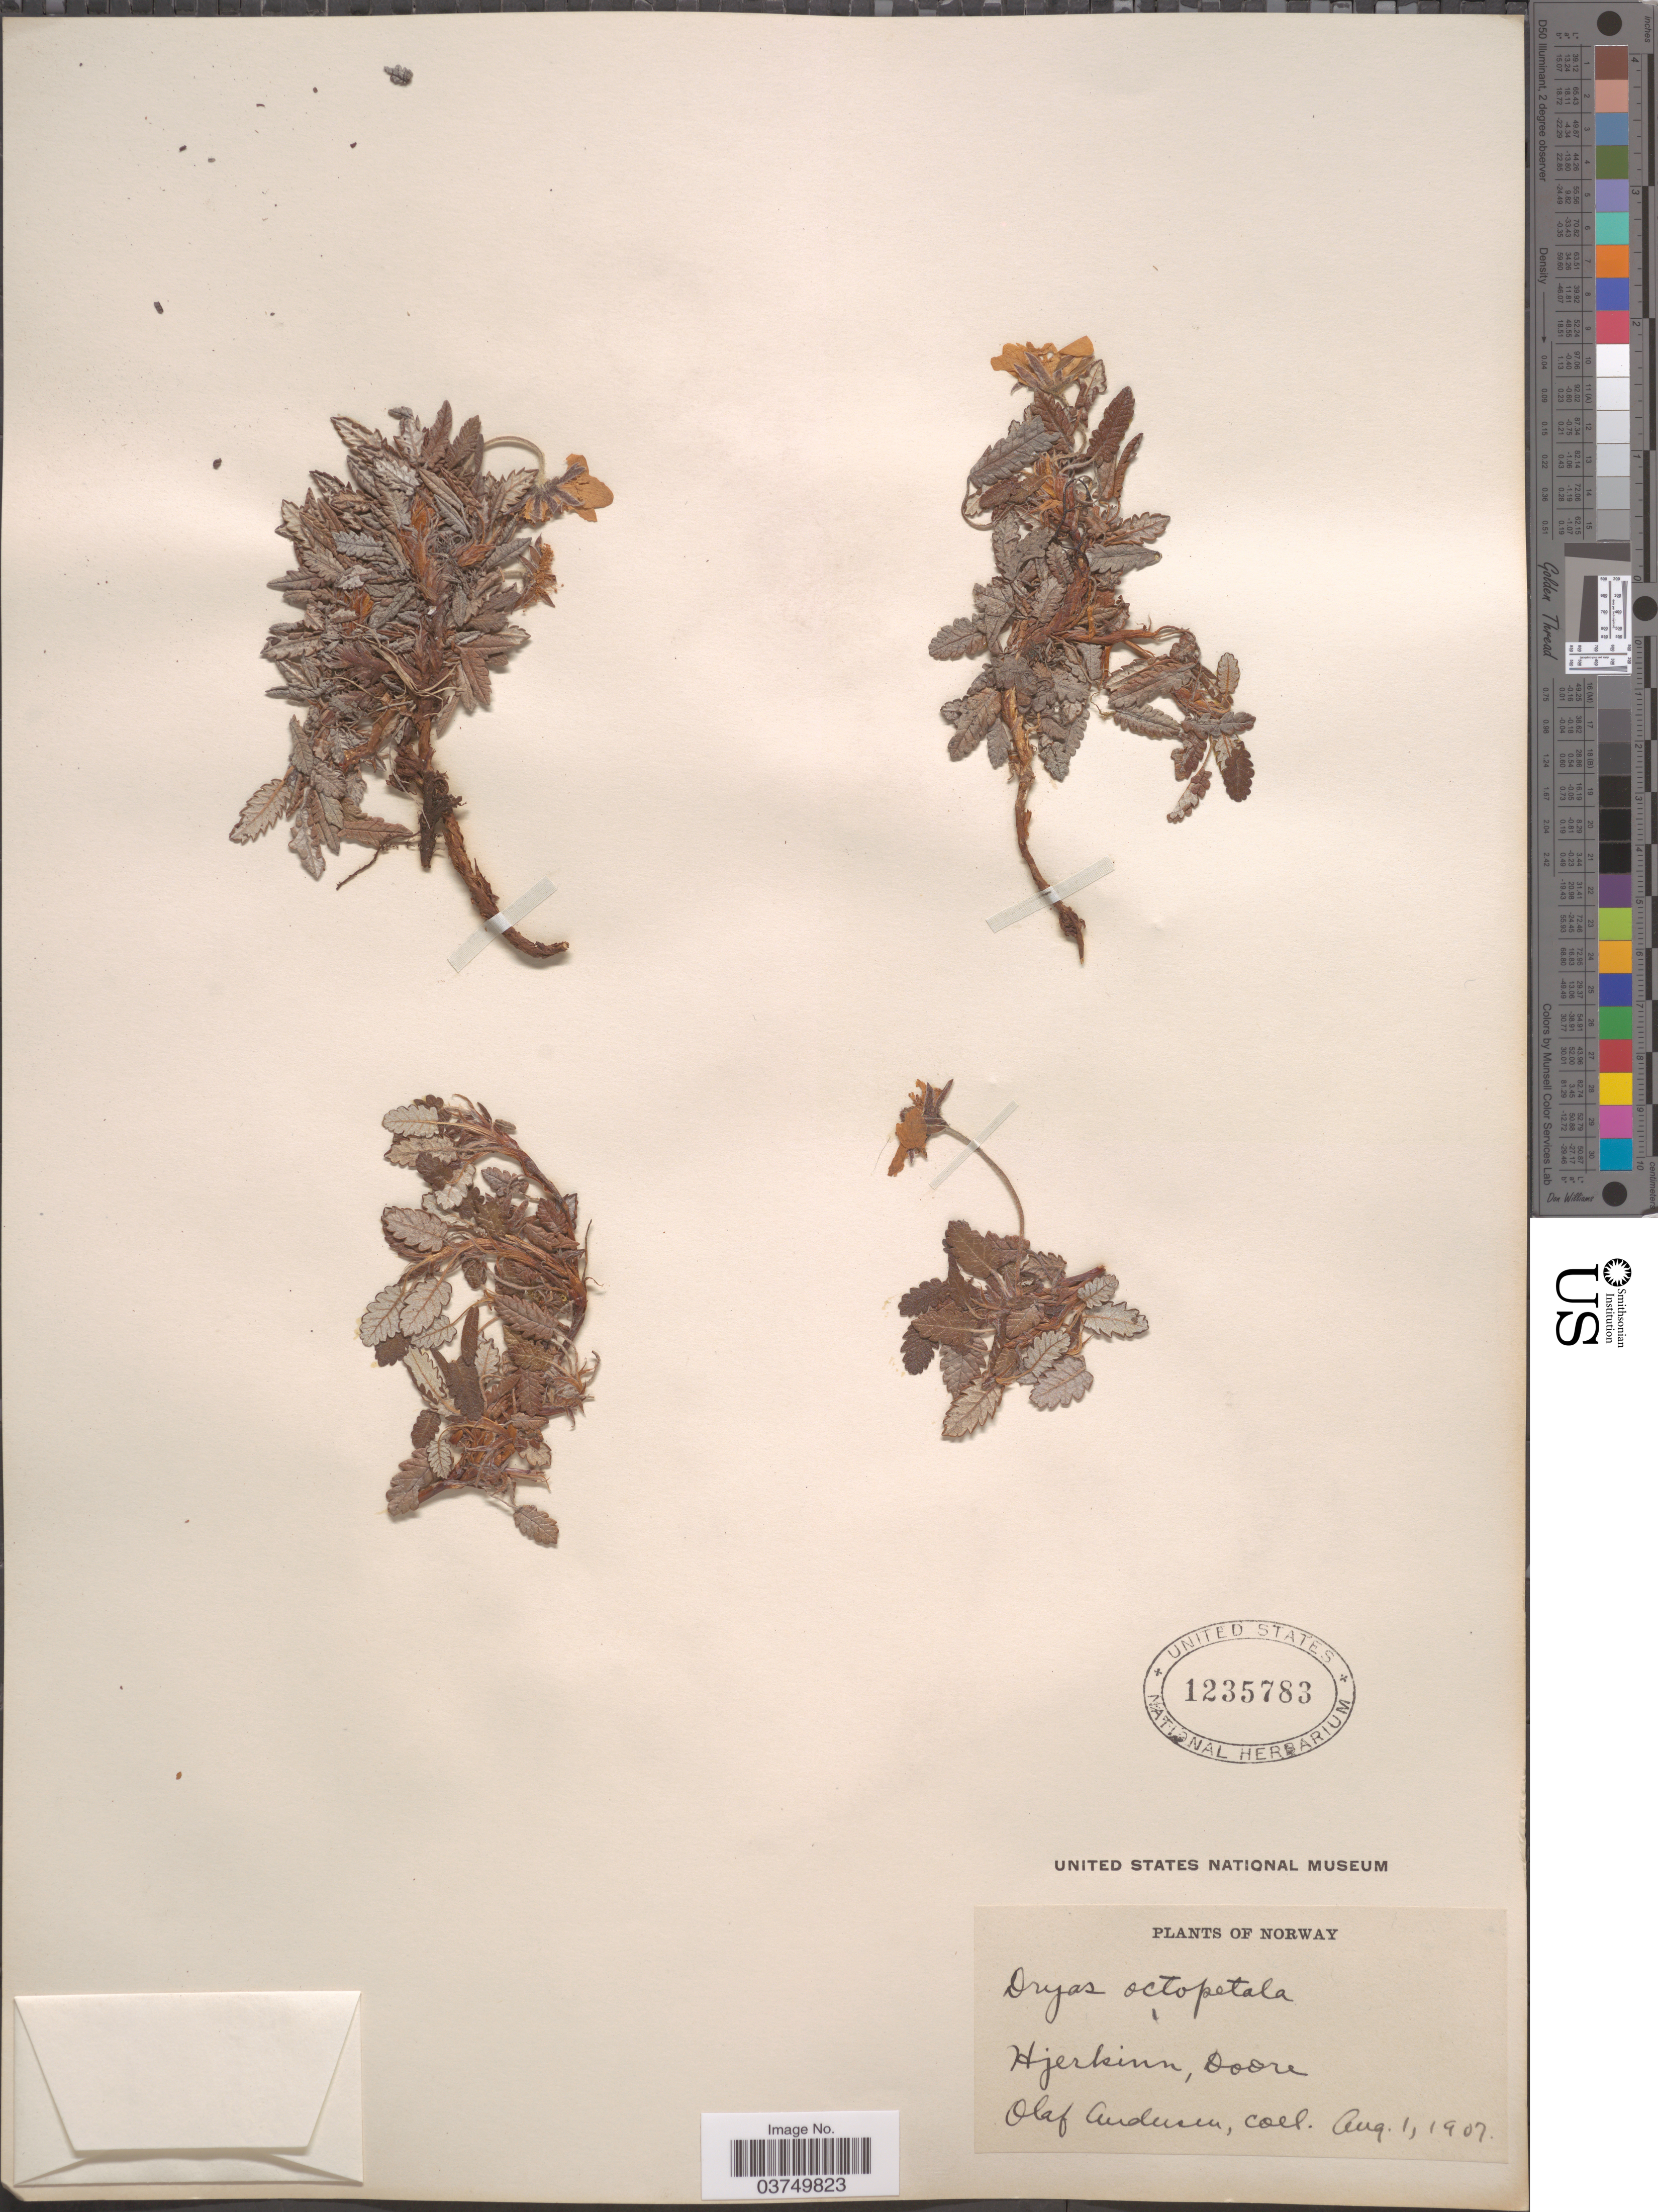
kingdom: Plantae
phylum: Tracheophyta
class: Magnoliopsida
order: Rosales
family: Rosaceae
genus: Dryas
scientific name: Dryas octopetala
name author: L.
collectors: O. Anderson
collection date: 1907-08-01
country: Norway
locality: Hjerkinn, Doore.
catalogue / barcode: US 1235783